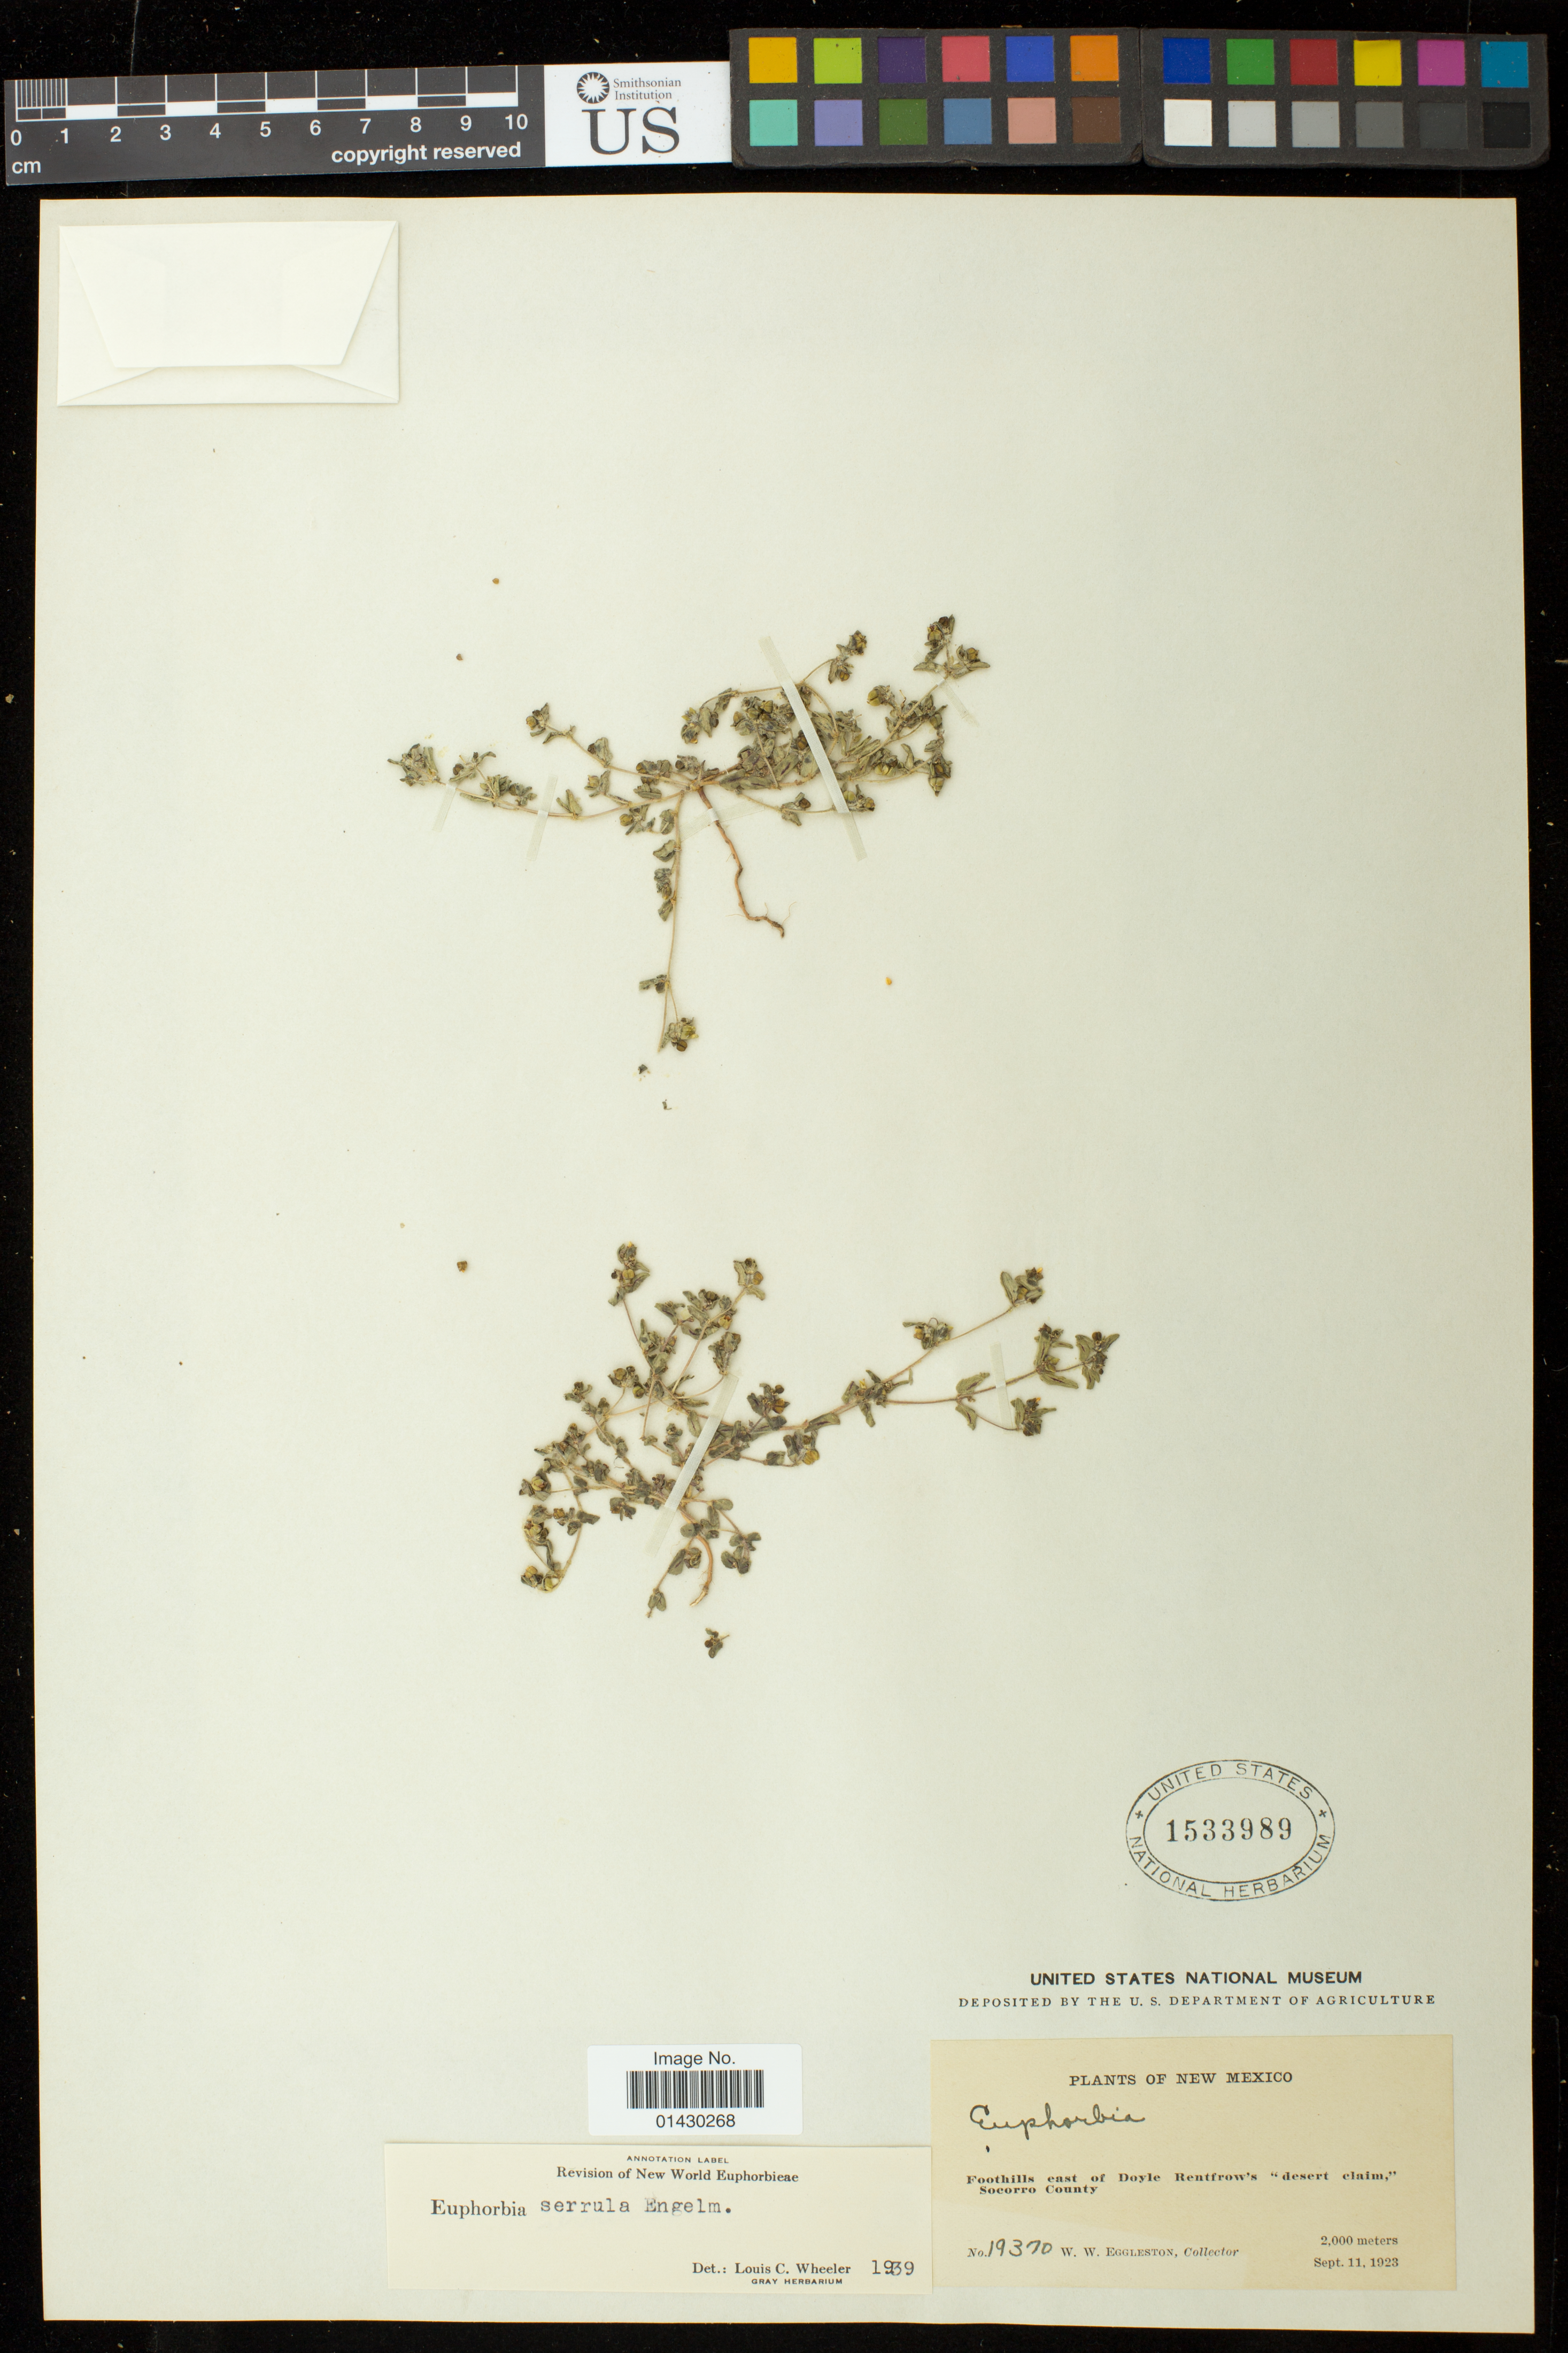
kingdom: Plantae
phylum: Tracheophyta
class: Magnoliopsida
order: Malpighiales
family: Euphorbiaceae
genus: Euphorbia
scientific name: Euphorbia serrula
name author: Engelm. in Emory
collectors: W. W. Eggleston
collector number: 19370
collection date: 1923-09-11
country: United States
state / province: New Mexico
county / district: Socorro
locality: Foothills east of Doyle Rentfrow's "desert claim"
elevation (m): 2000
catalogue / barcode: US 1533989